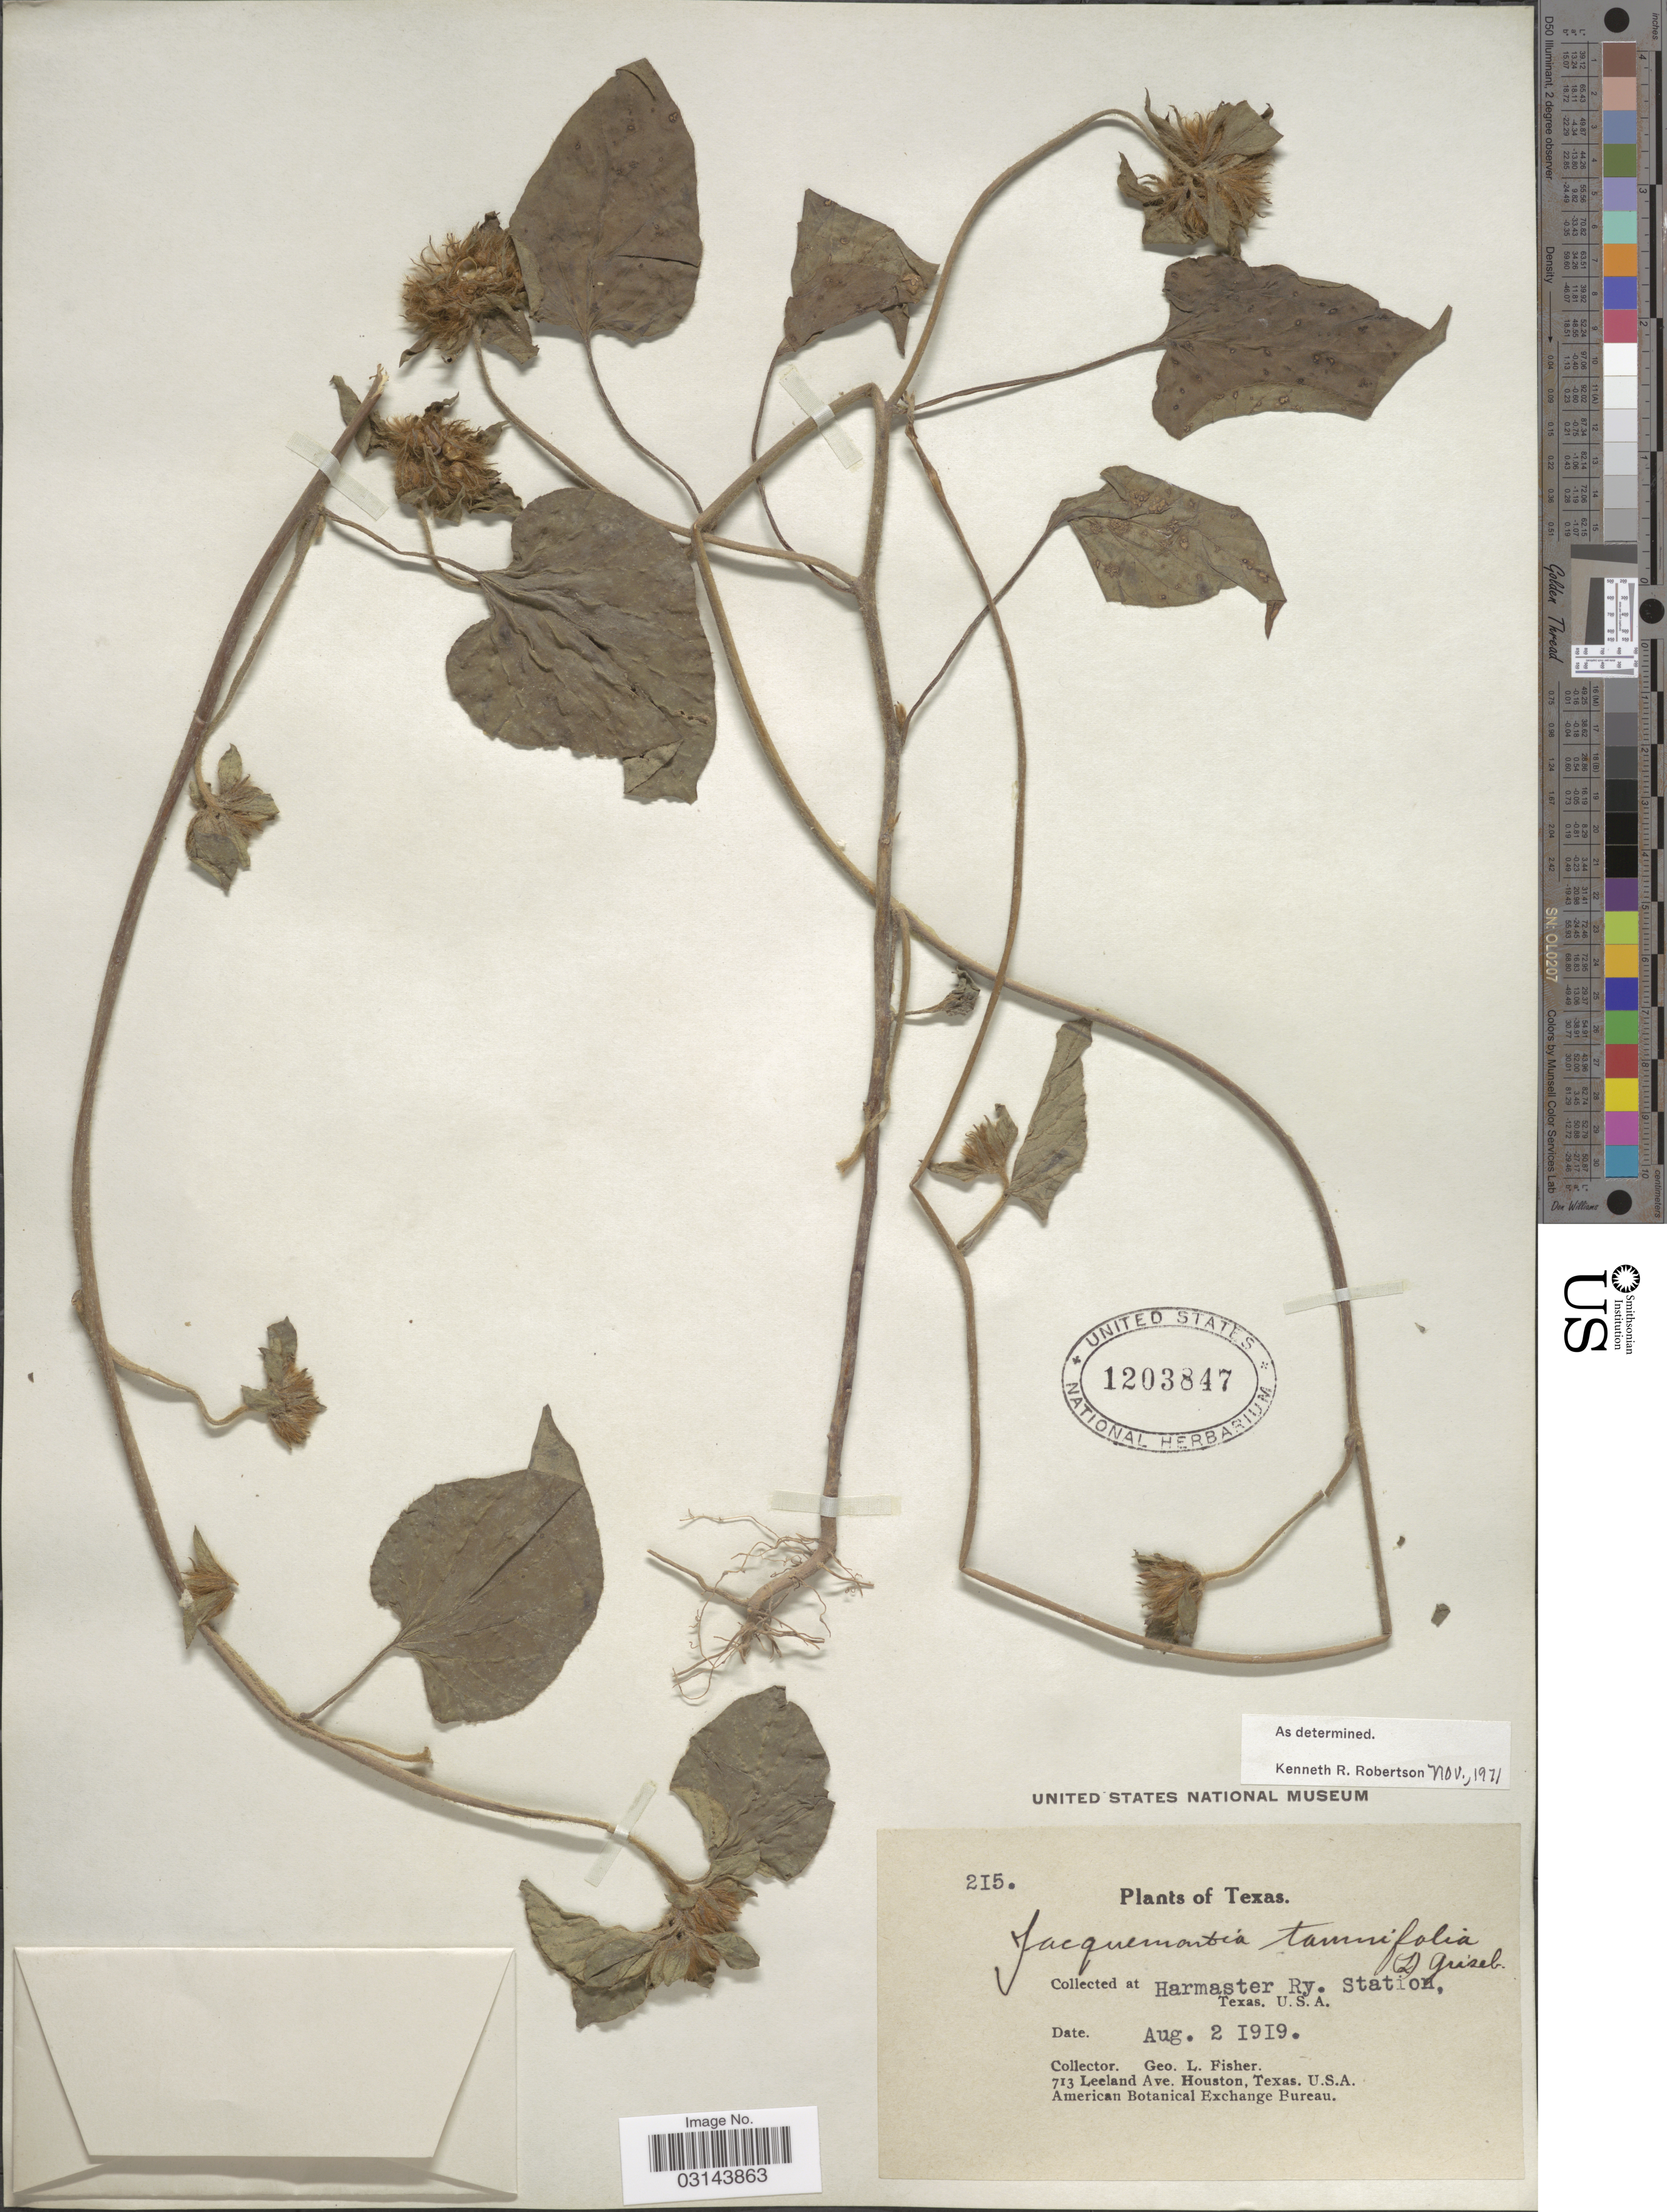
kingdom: Plantae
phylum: Tracheophyta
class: Magnoliopsida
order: Solanales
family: Convolvulaceae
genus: Jacquemontia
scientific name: Jacquemontia tamnifolia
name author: (L.) Griseb.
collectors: G. L. Fisher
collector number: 215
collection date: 1919-08-02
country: United States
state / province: Texas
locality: Harmaster Ry. Station, Texas, U. S. A.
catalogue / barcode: US 1203847